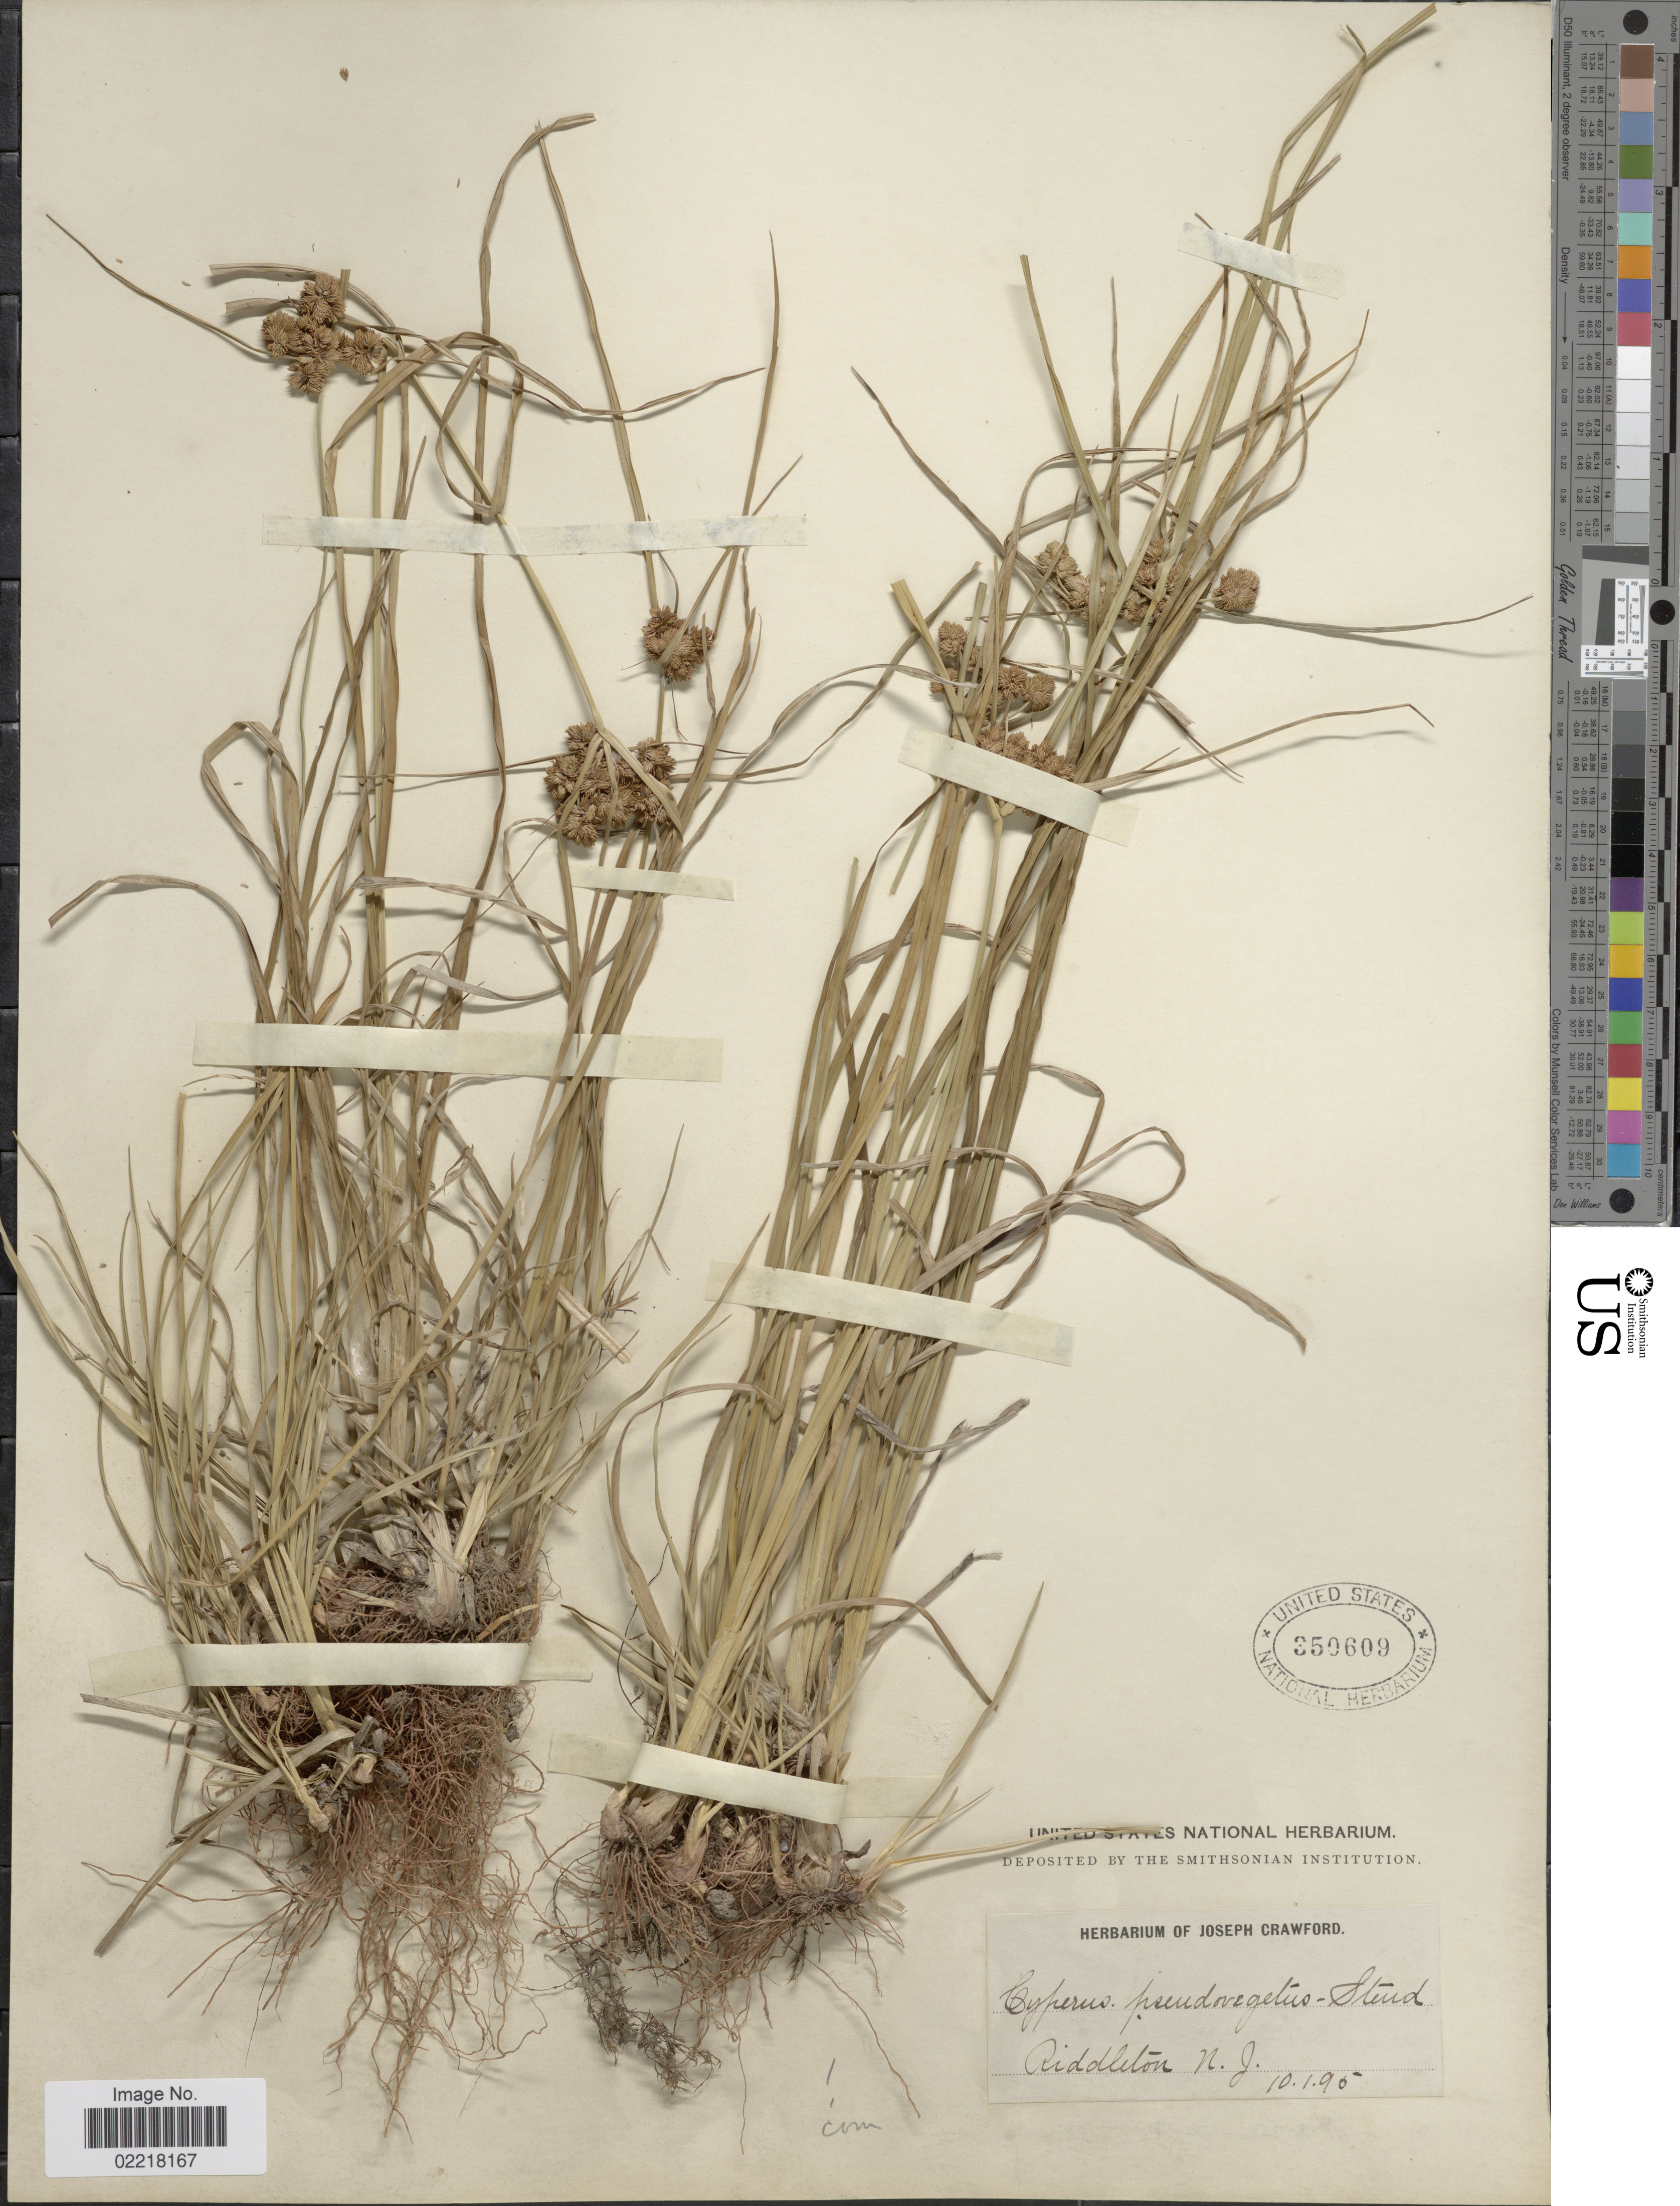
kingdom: Plantae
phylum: Tracheophyta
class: Liliopsida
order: Poales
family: Cyperaceae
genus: Cyperus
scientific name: Cyperus pseudovegetus Steud.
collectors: ex herb. Joseph Crawford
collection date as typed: Transcribed d/m/y: 1/10/95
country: United States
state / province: New Jersey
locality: Riddleton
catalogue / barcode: US 350609